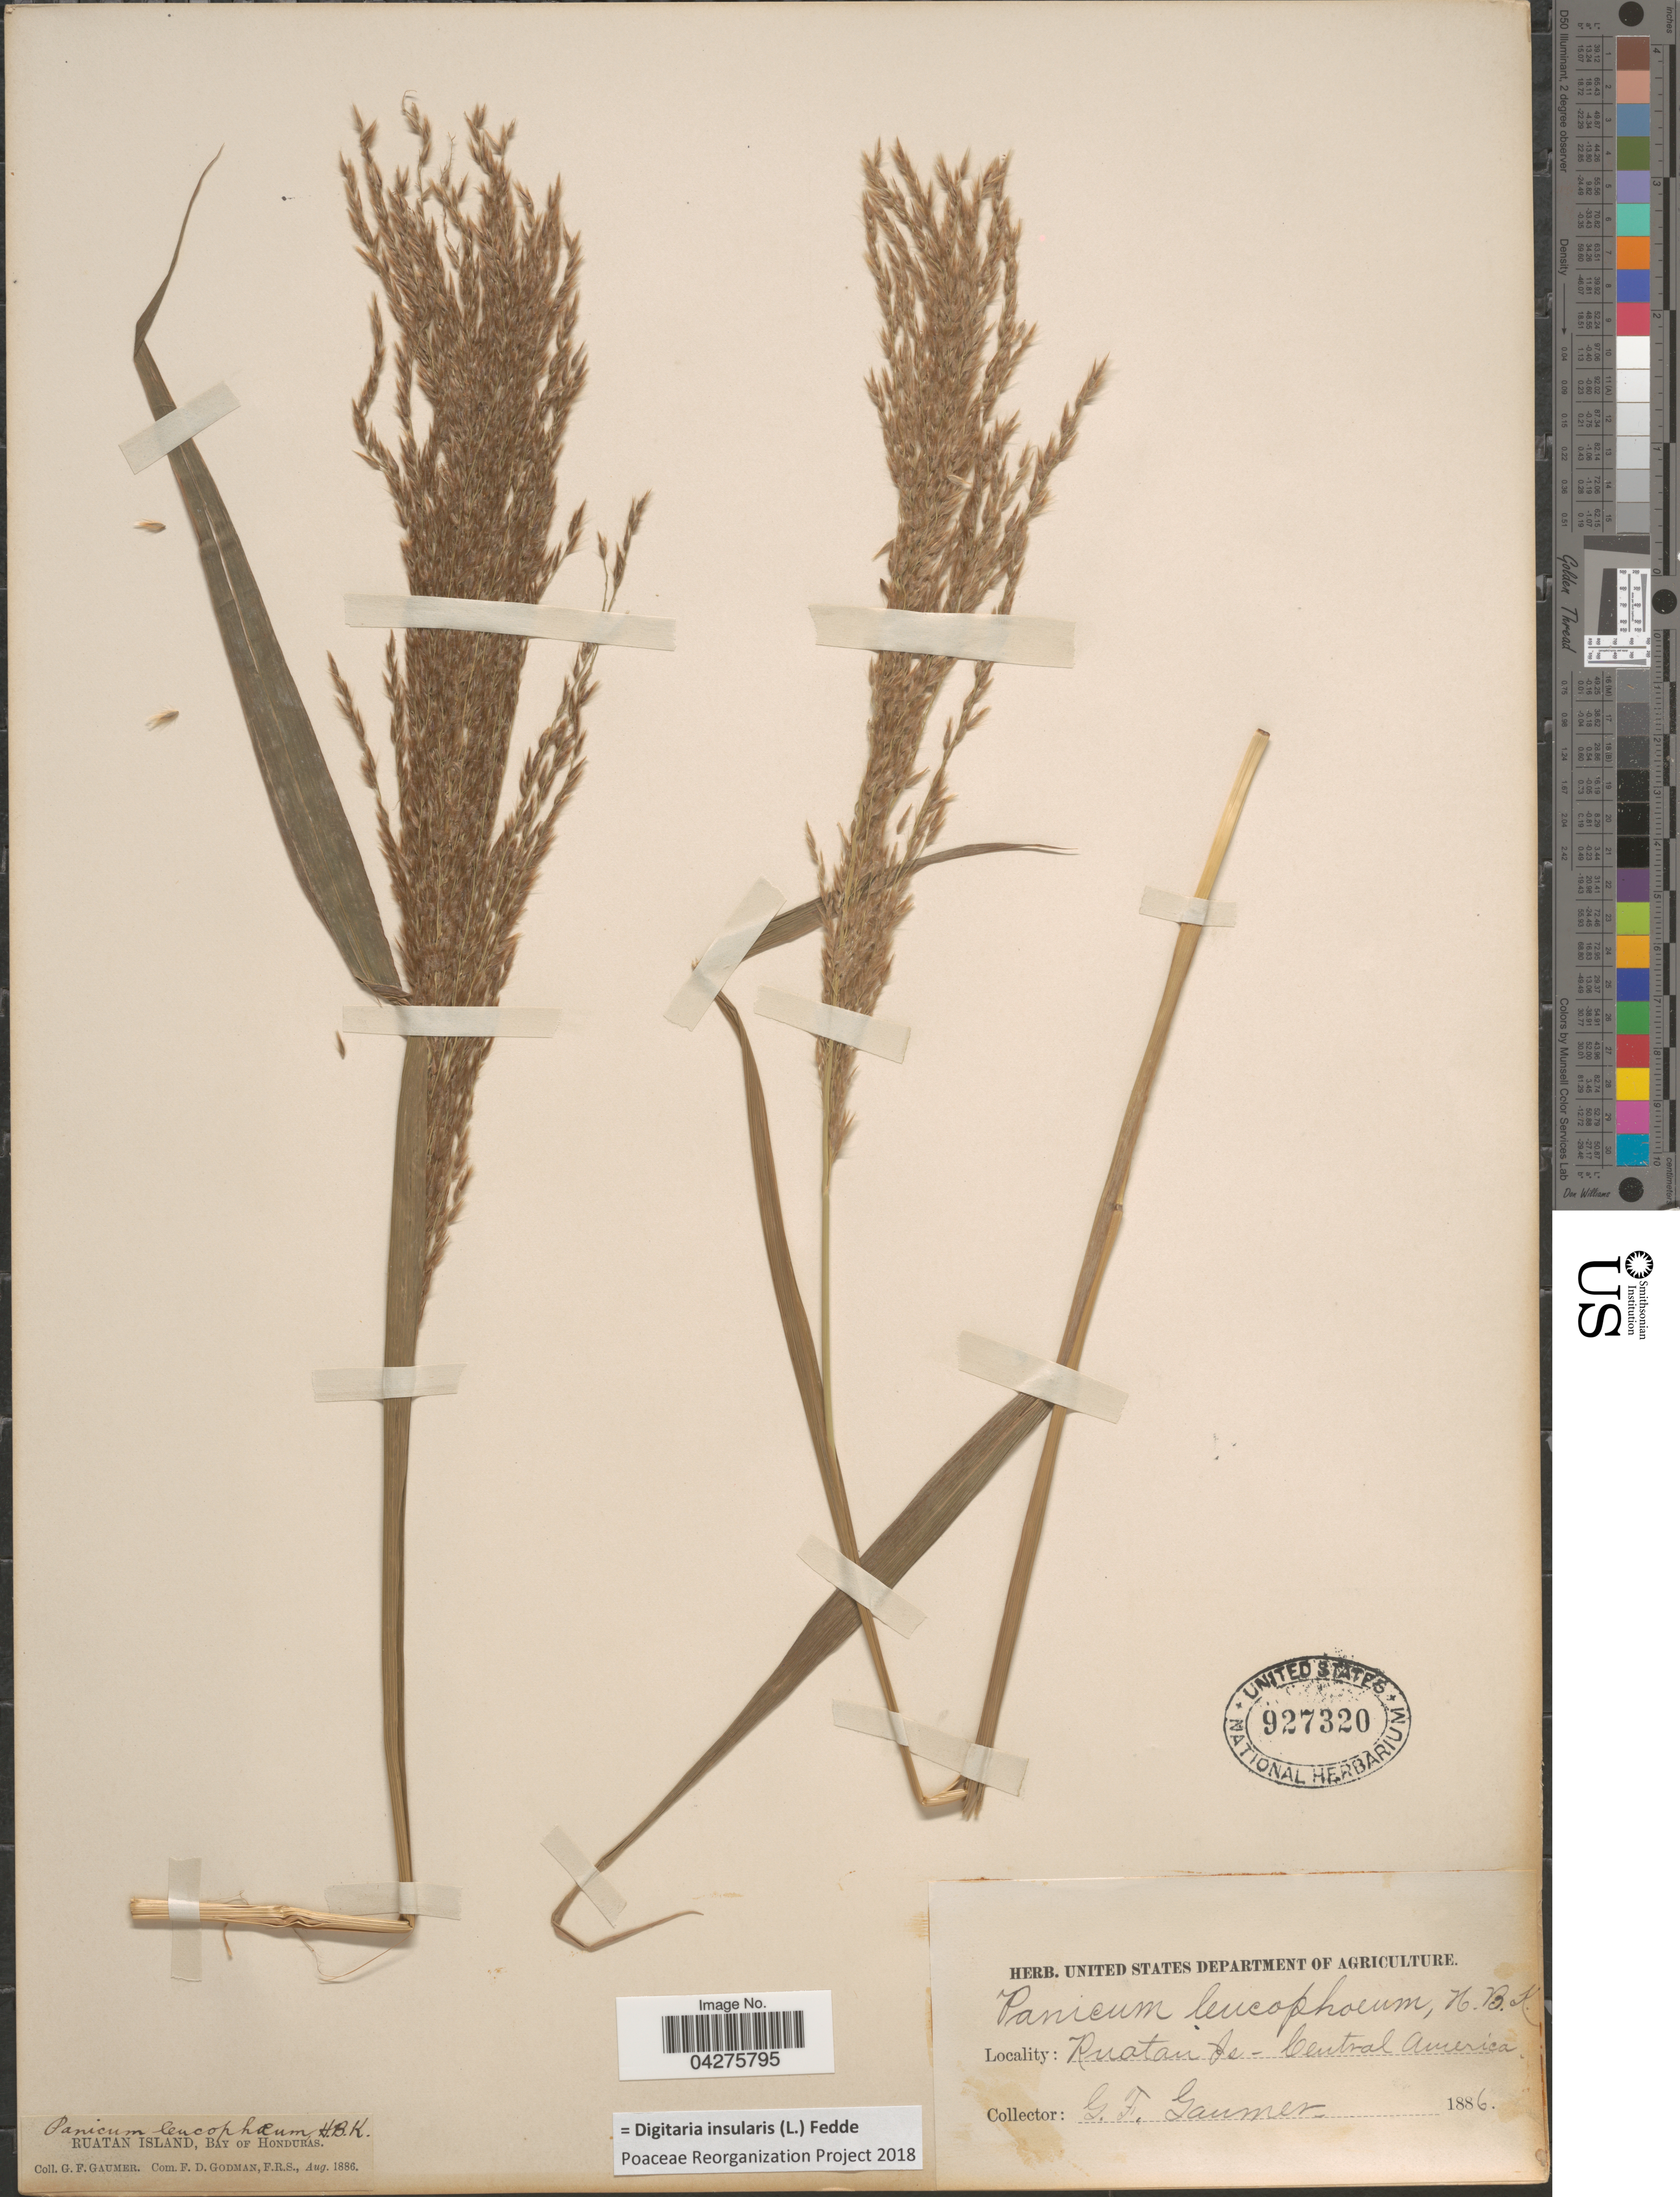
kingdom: Plantae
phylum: Tracheophyta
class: Liliopsida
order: Poales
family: Poaceae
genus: Digitaria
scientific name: Digitaria insularis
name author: (L.) Fedde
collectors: G. F. Gaumer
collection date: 1886-08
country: Honduras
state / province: Islas de la Bahía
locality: Ruatan Island, Bay of Honduras.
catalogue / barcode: US 927320